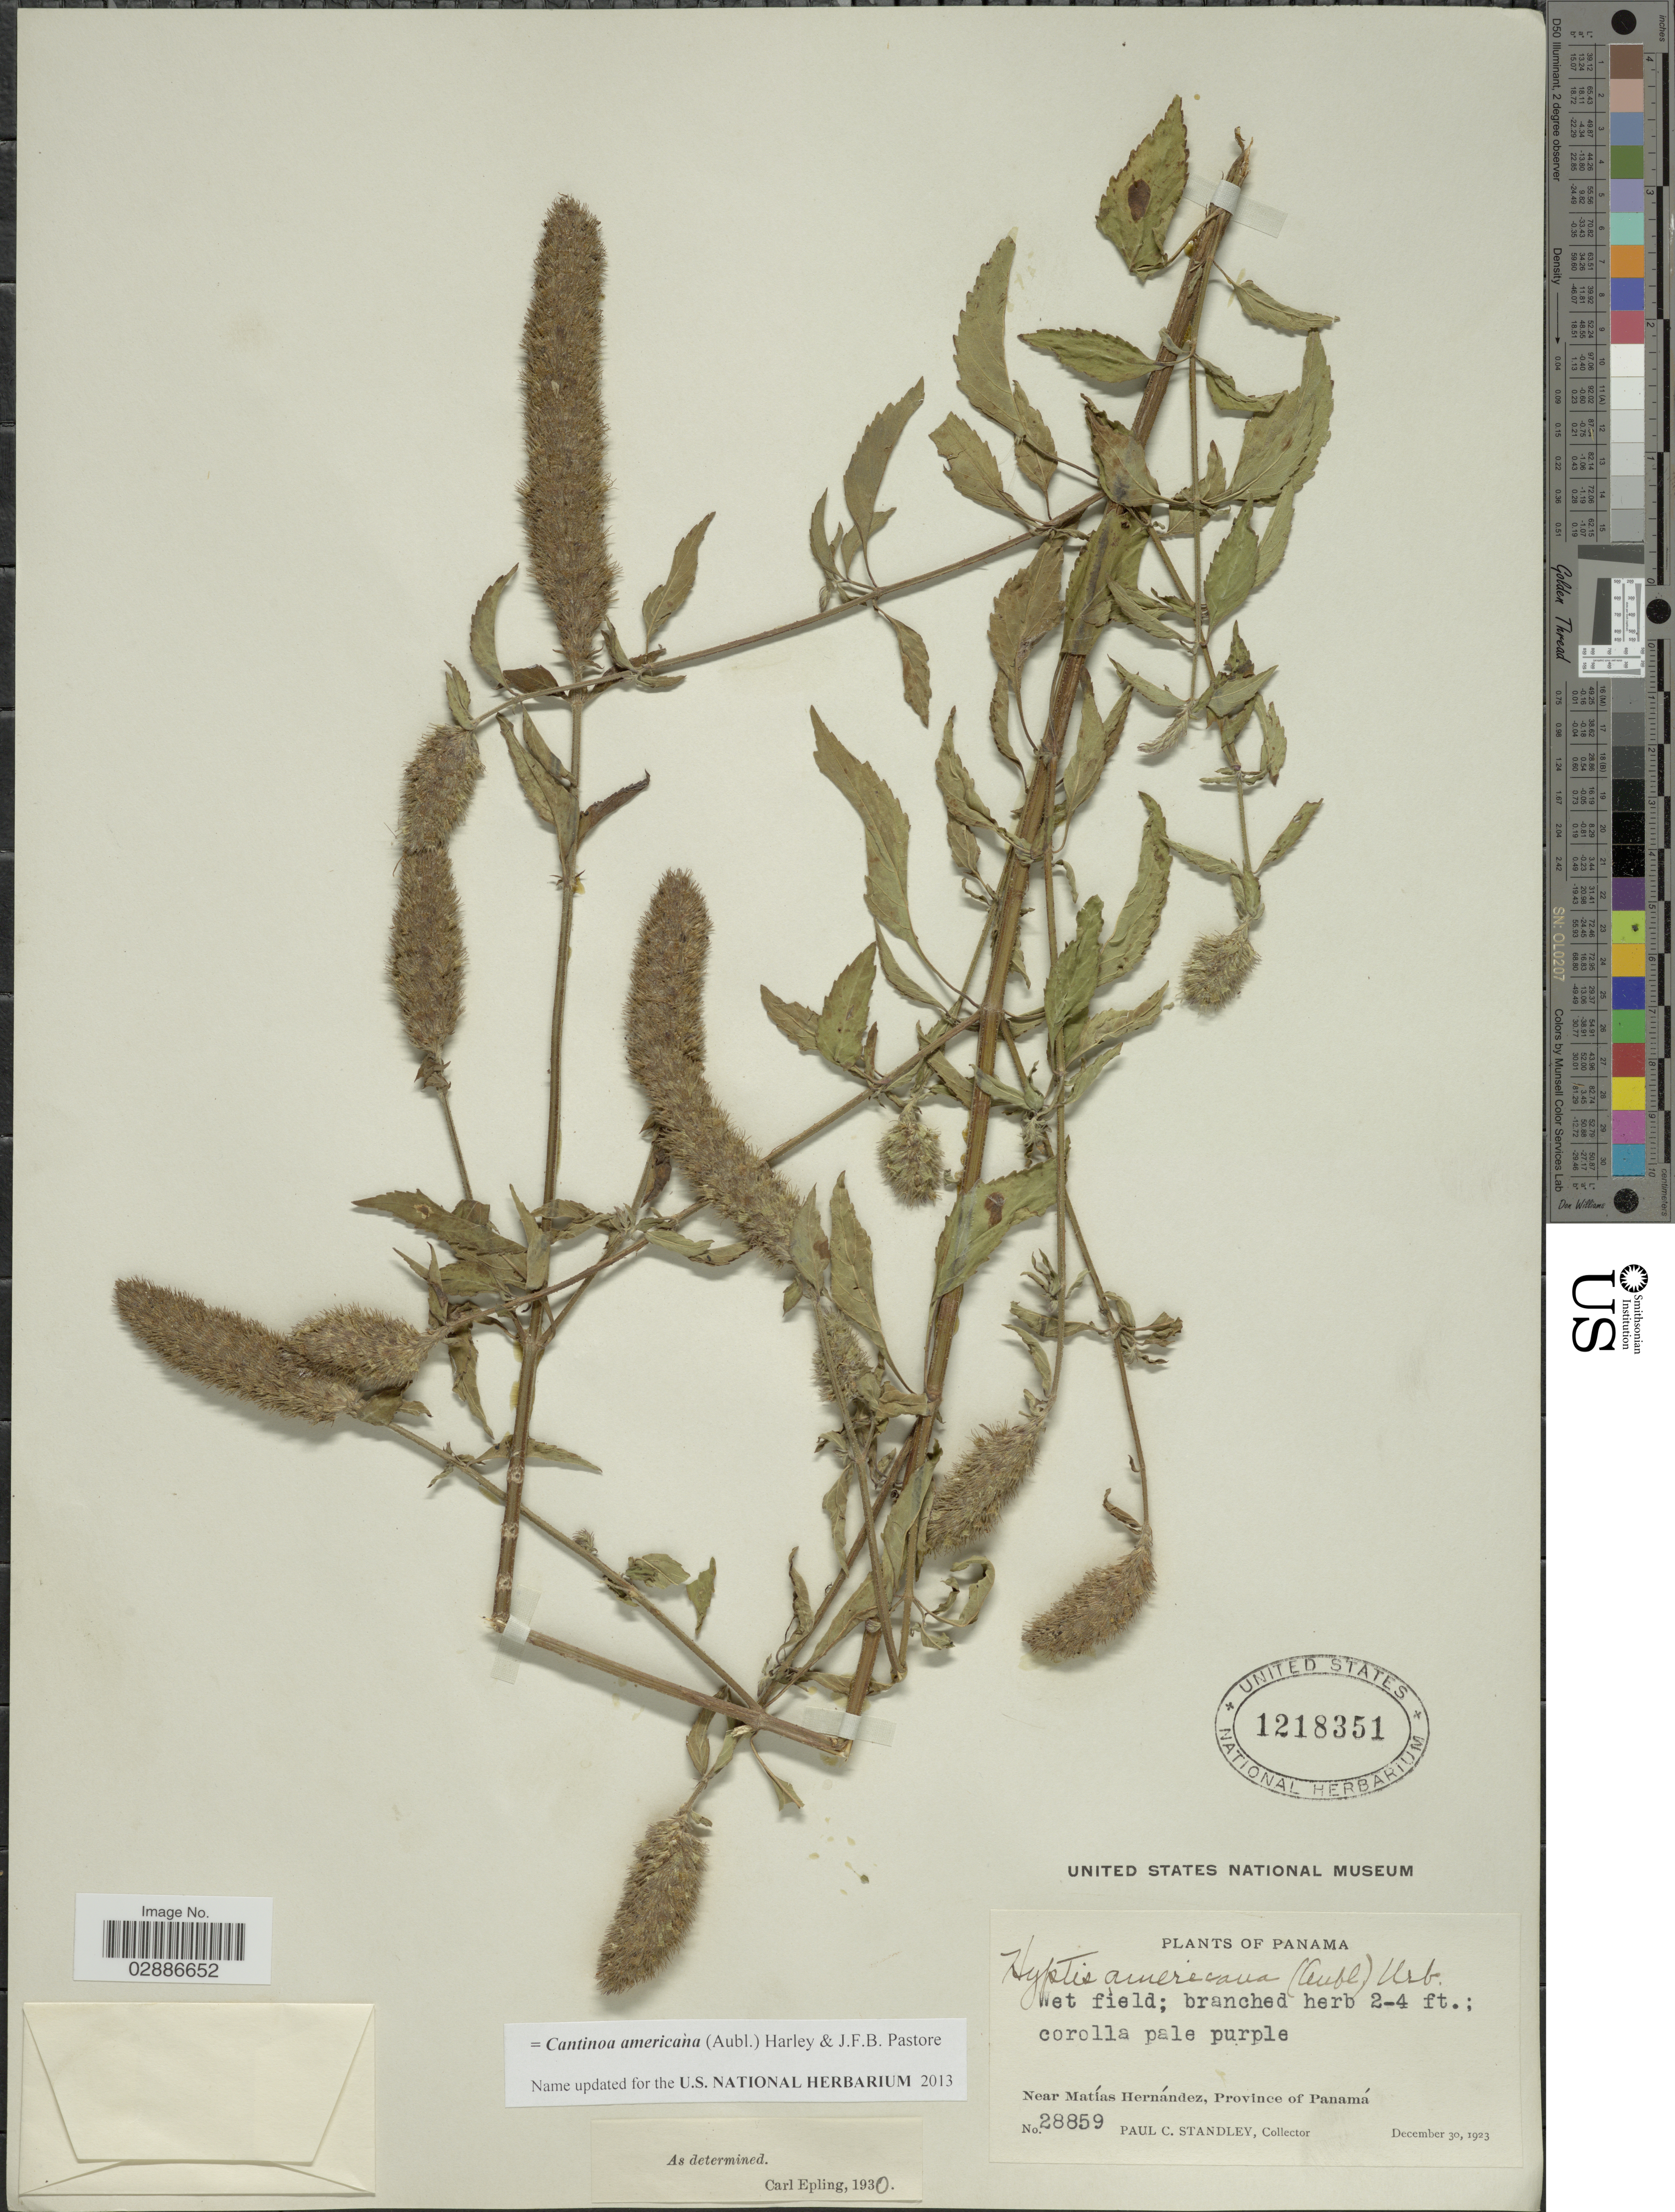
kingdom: Plantae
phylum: Tracheophyta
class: Magnoliopsida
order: Lamiales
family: Lamiaceae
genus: Cantinoa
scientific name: Cantinoa americana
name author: (Aubl.) Harley & J.F.B. Pastore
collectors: P. C. Standley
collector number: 28859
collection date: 1923-12-30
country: Panama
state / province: Panamá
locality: Near Matías Hernández.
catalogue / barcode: US 1218351